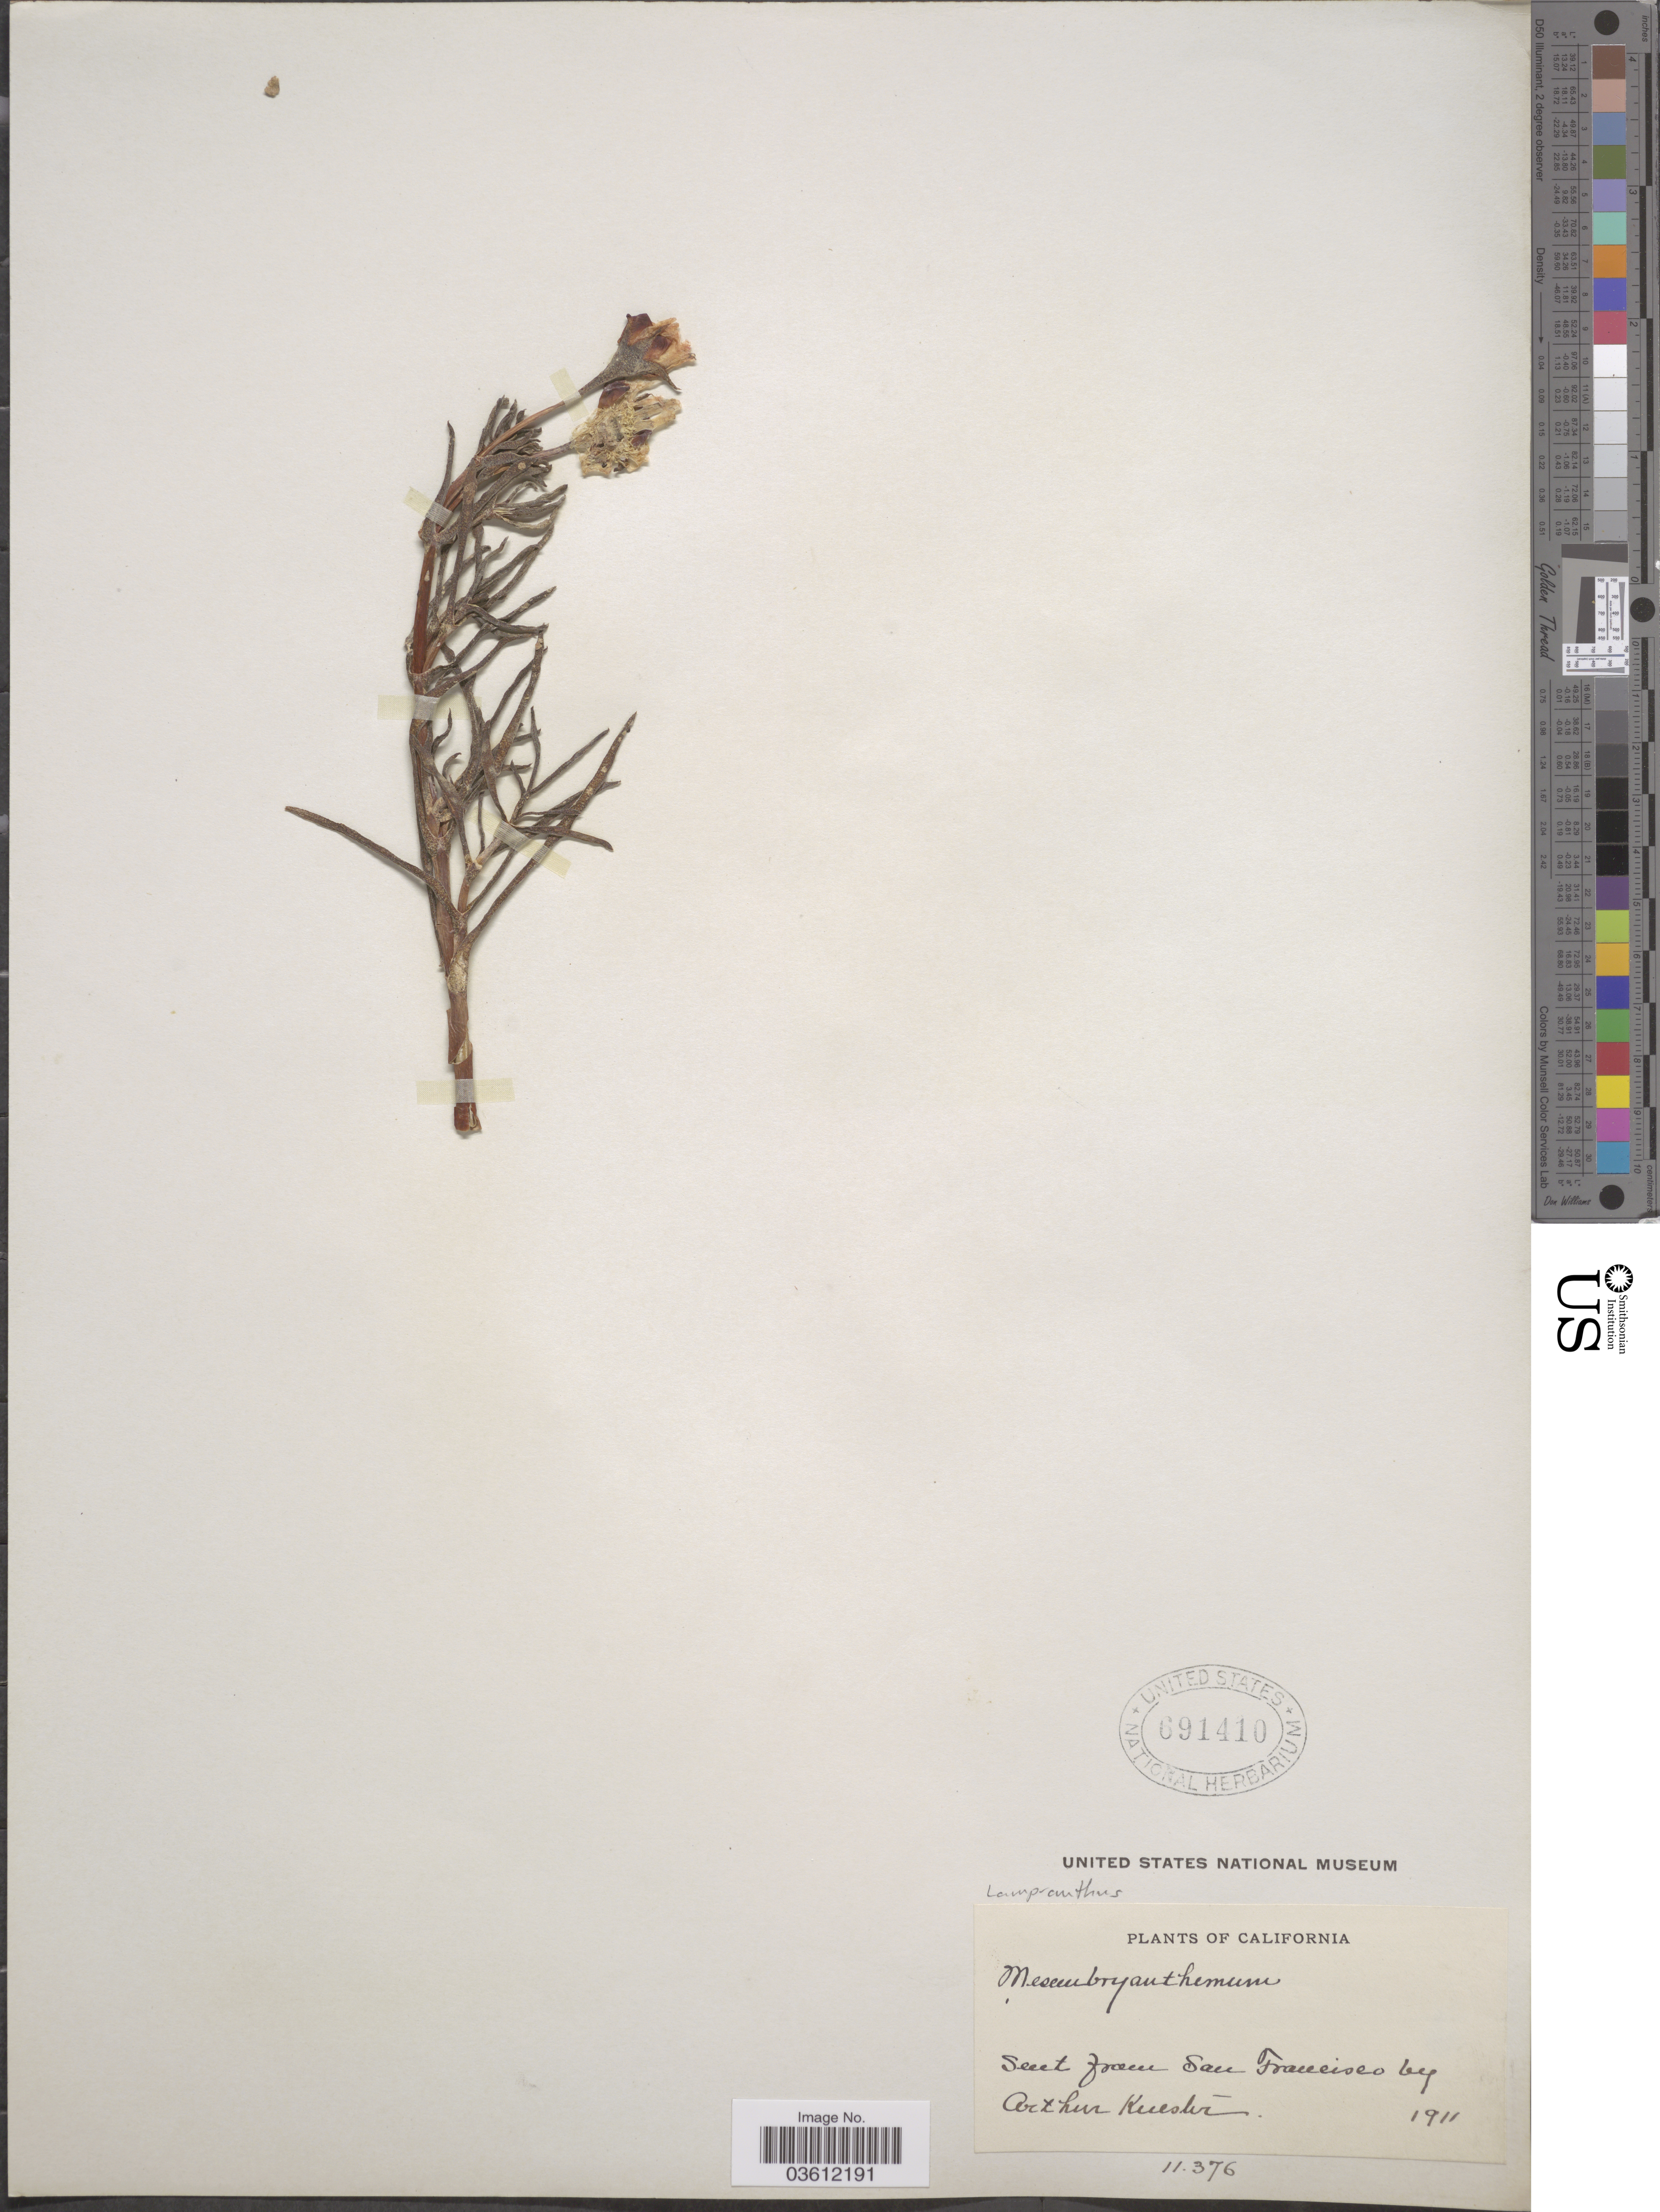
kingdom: Plantae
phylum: Tracheophyta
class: Magnoliopsida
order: Caryophyllales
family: Aizoaceae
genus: Mesembryanthemum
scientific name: Mesembryanthemum sp.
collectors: A. Kuester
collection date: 1911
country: United States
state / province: California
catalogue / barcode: US 691410